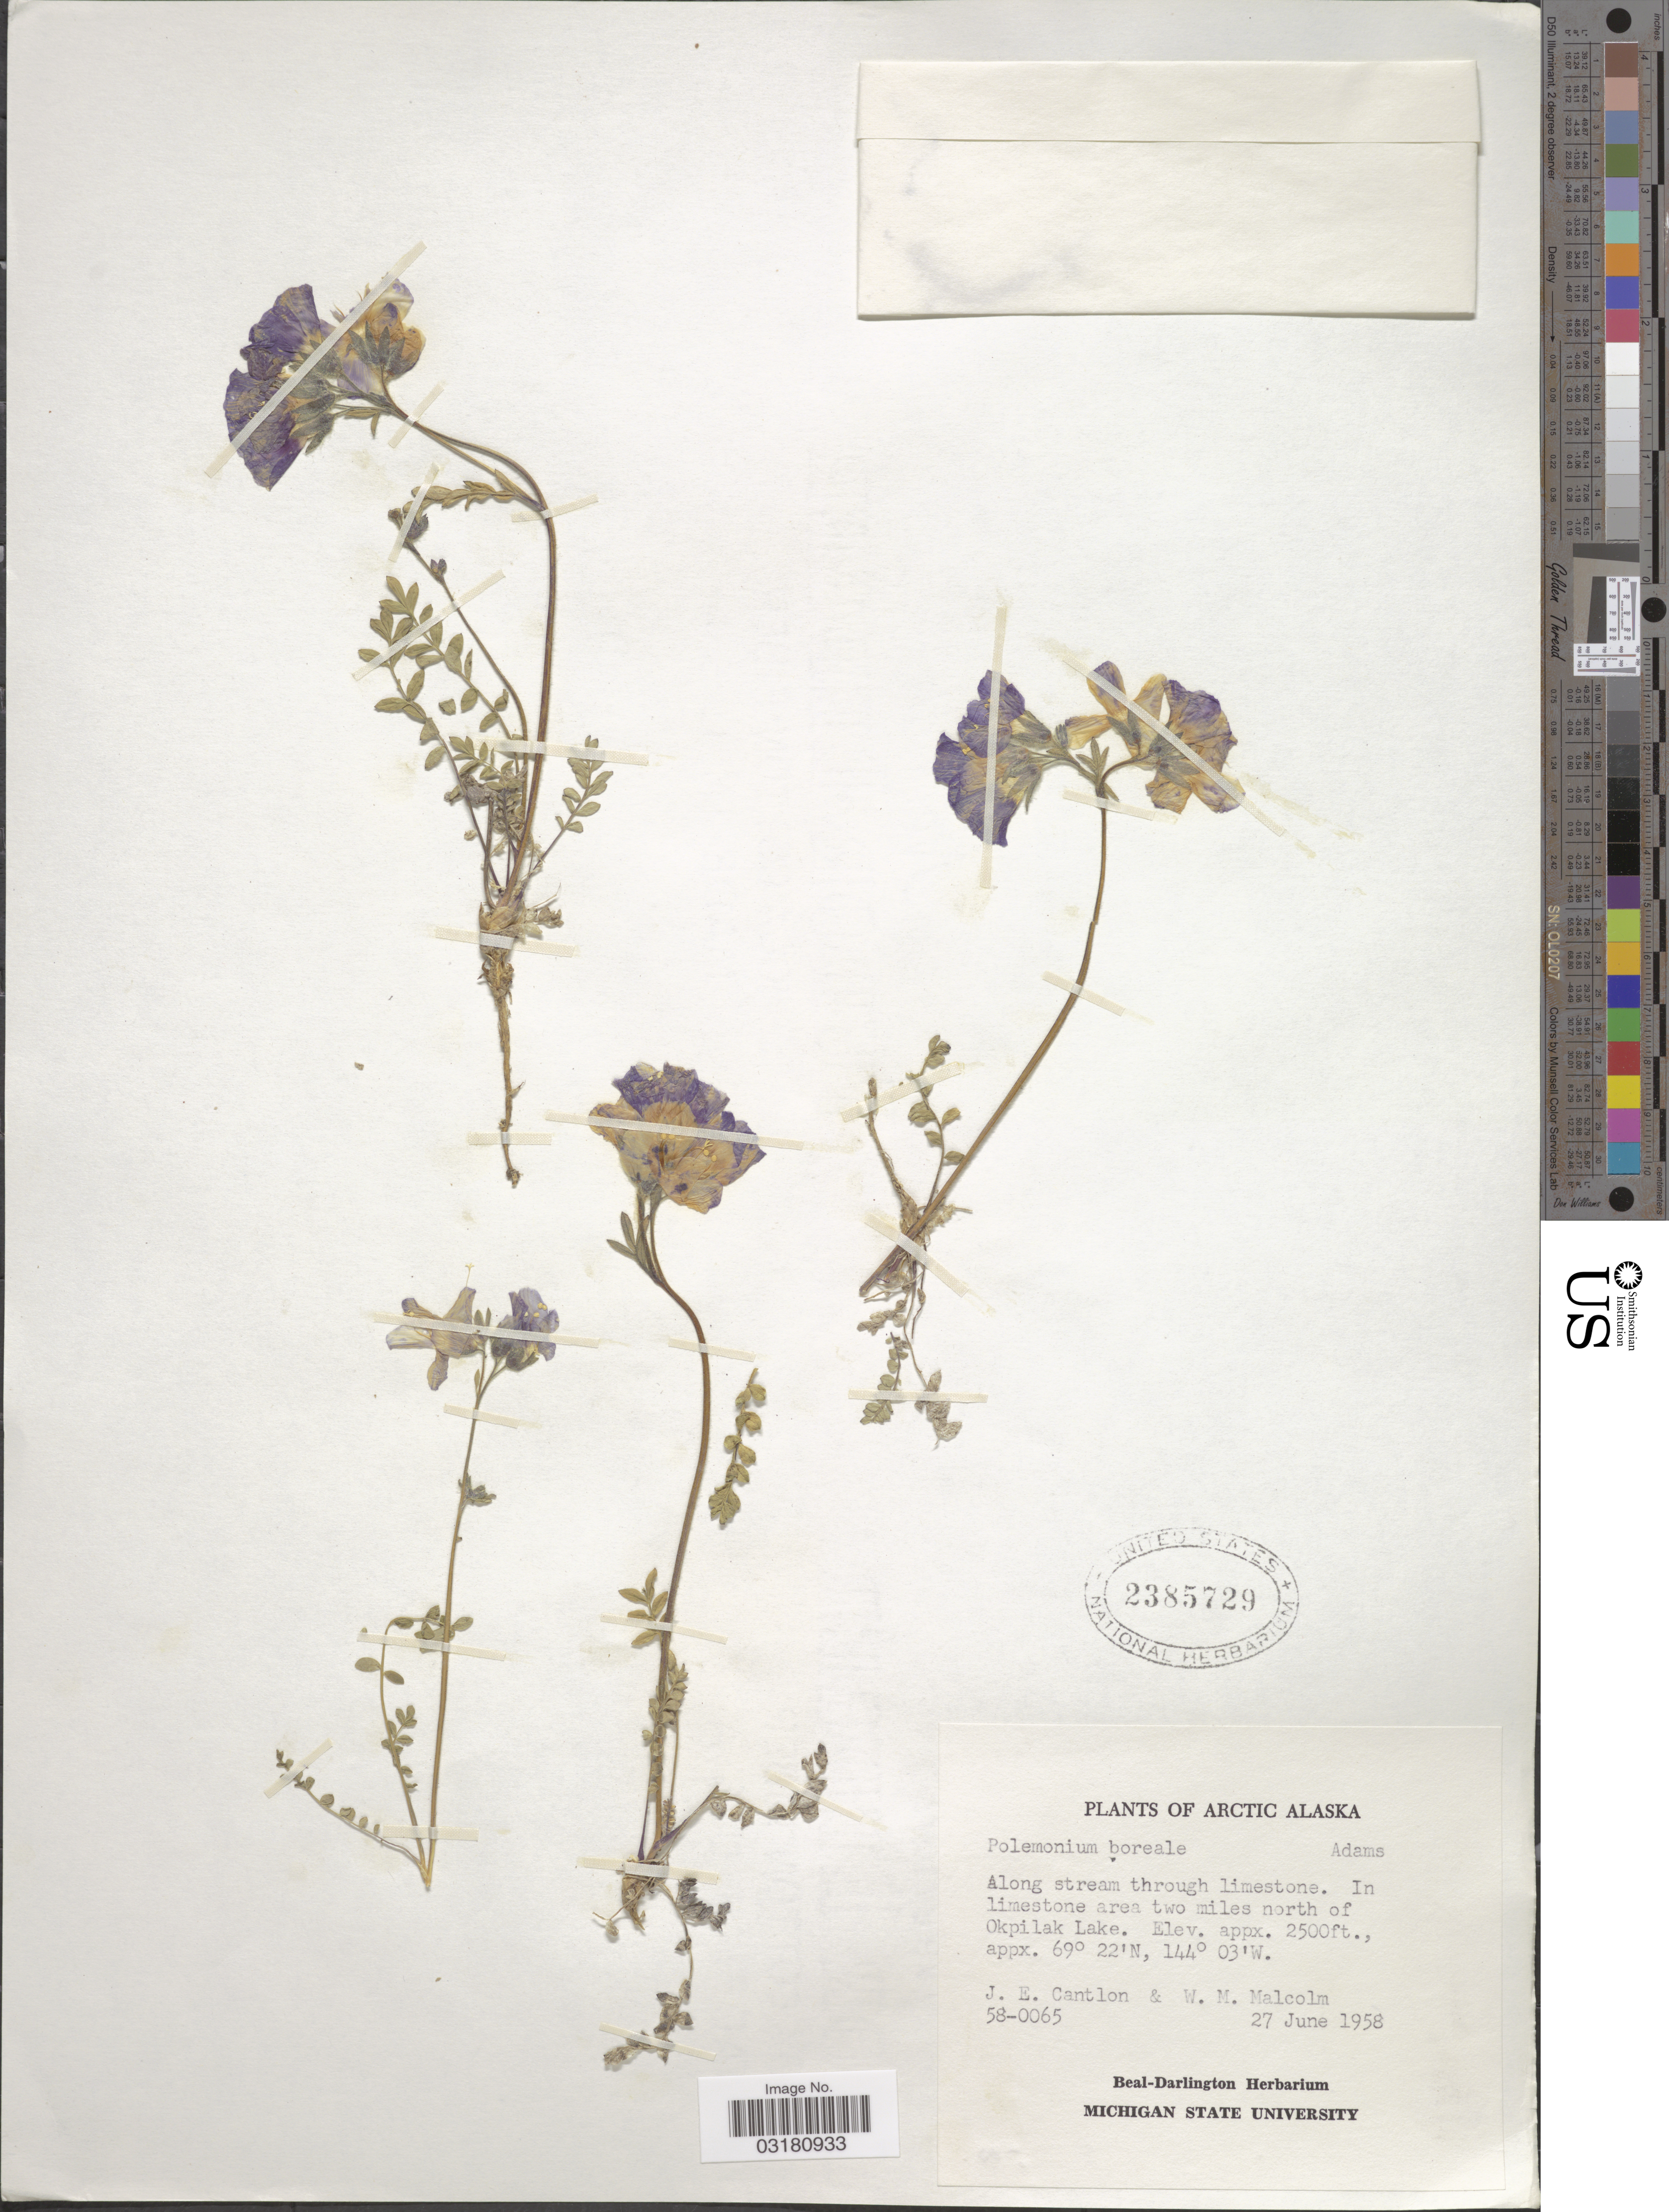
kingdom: Plantae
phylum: Tracheophyta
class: Magnoliopsida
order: Ericales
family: Polemoniaceae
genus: Polemonium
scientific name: Polemonium boreale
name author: Adams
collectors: J. Cantlon & W. Malcolm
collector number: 58-0065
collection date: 1958-06-27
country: United States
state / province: Alaska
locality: Arctic Alaska. Along stream through limestone. In limestone area two miles north of Okpilak Lake.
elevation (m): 762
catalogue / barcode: US 2385729